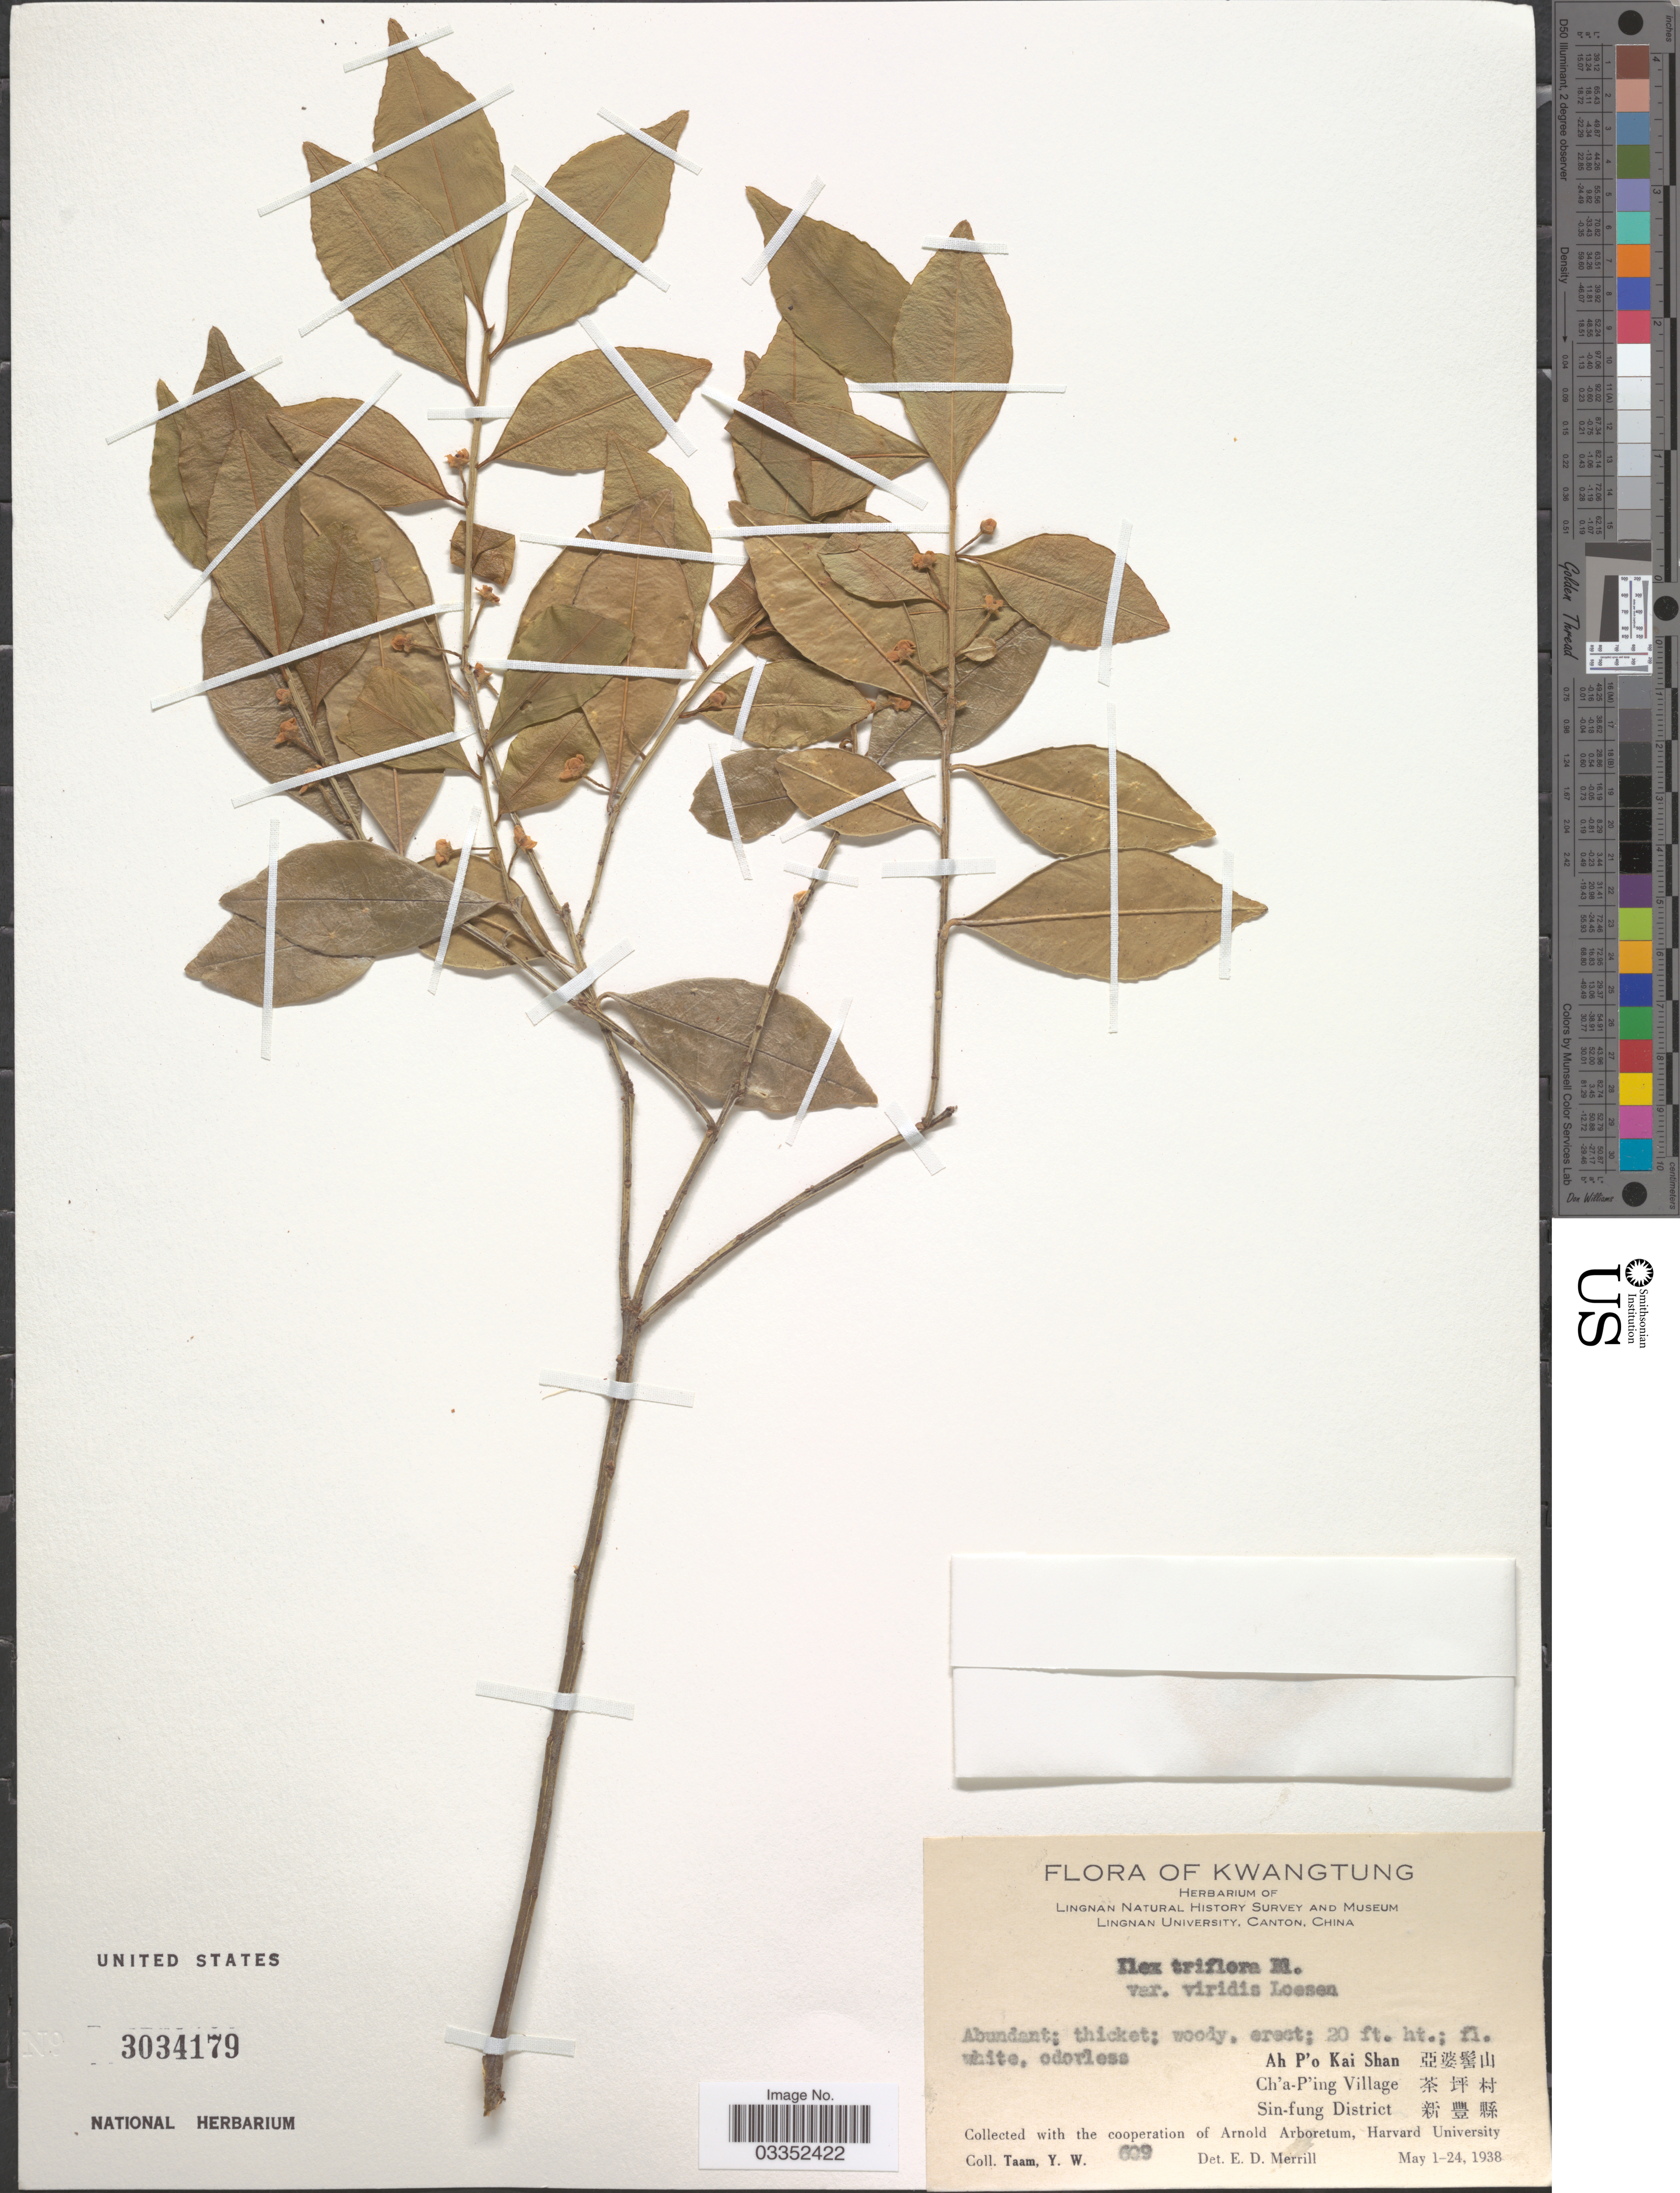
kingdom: Plantae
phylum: Tracheophyta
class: Magnoliopsida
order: Aquifoliales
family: Aquifoliaceae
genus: Ilex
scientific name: Ilex triflora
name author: Blume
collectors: Y. W. Taam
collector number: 609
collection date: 1938-05-01/1938-05-24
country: China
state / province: Guangdong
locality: Kwangtung, Ah P'o Kai Shan X, Ch'a-P'ing Village X, Sin-fung District X.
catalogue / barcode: US 3034179